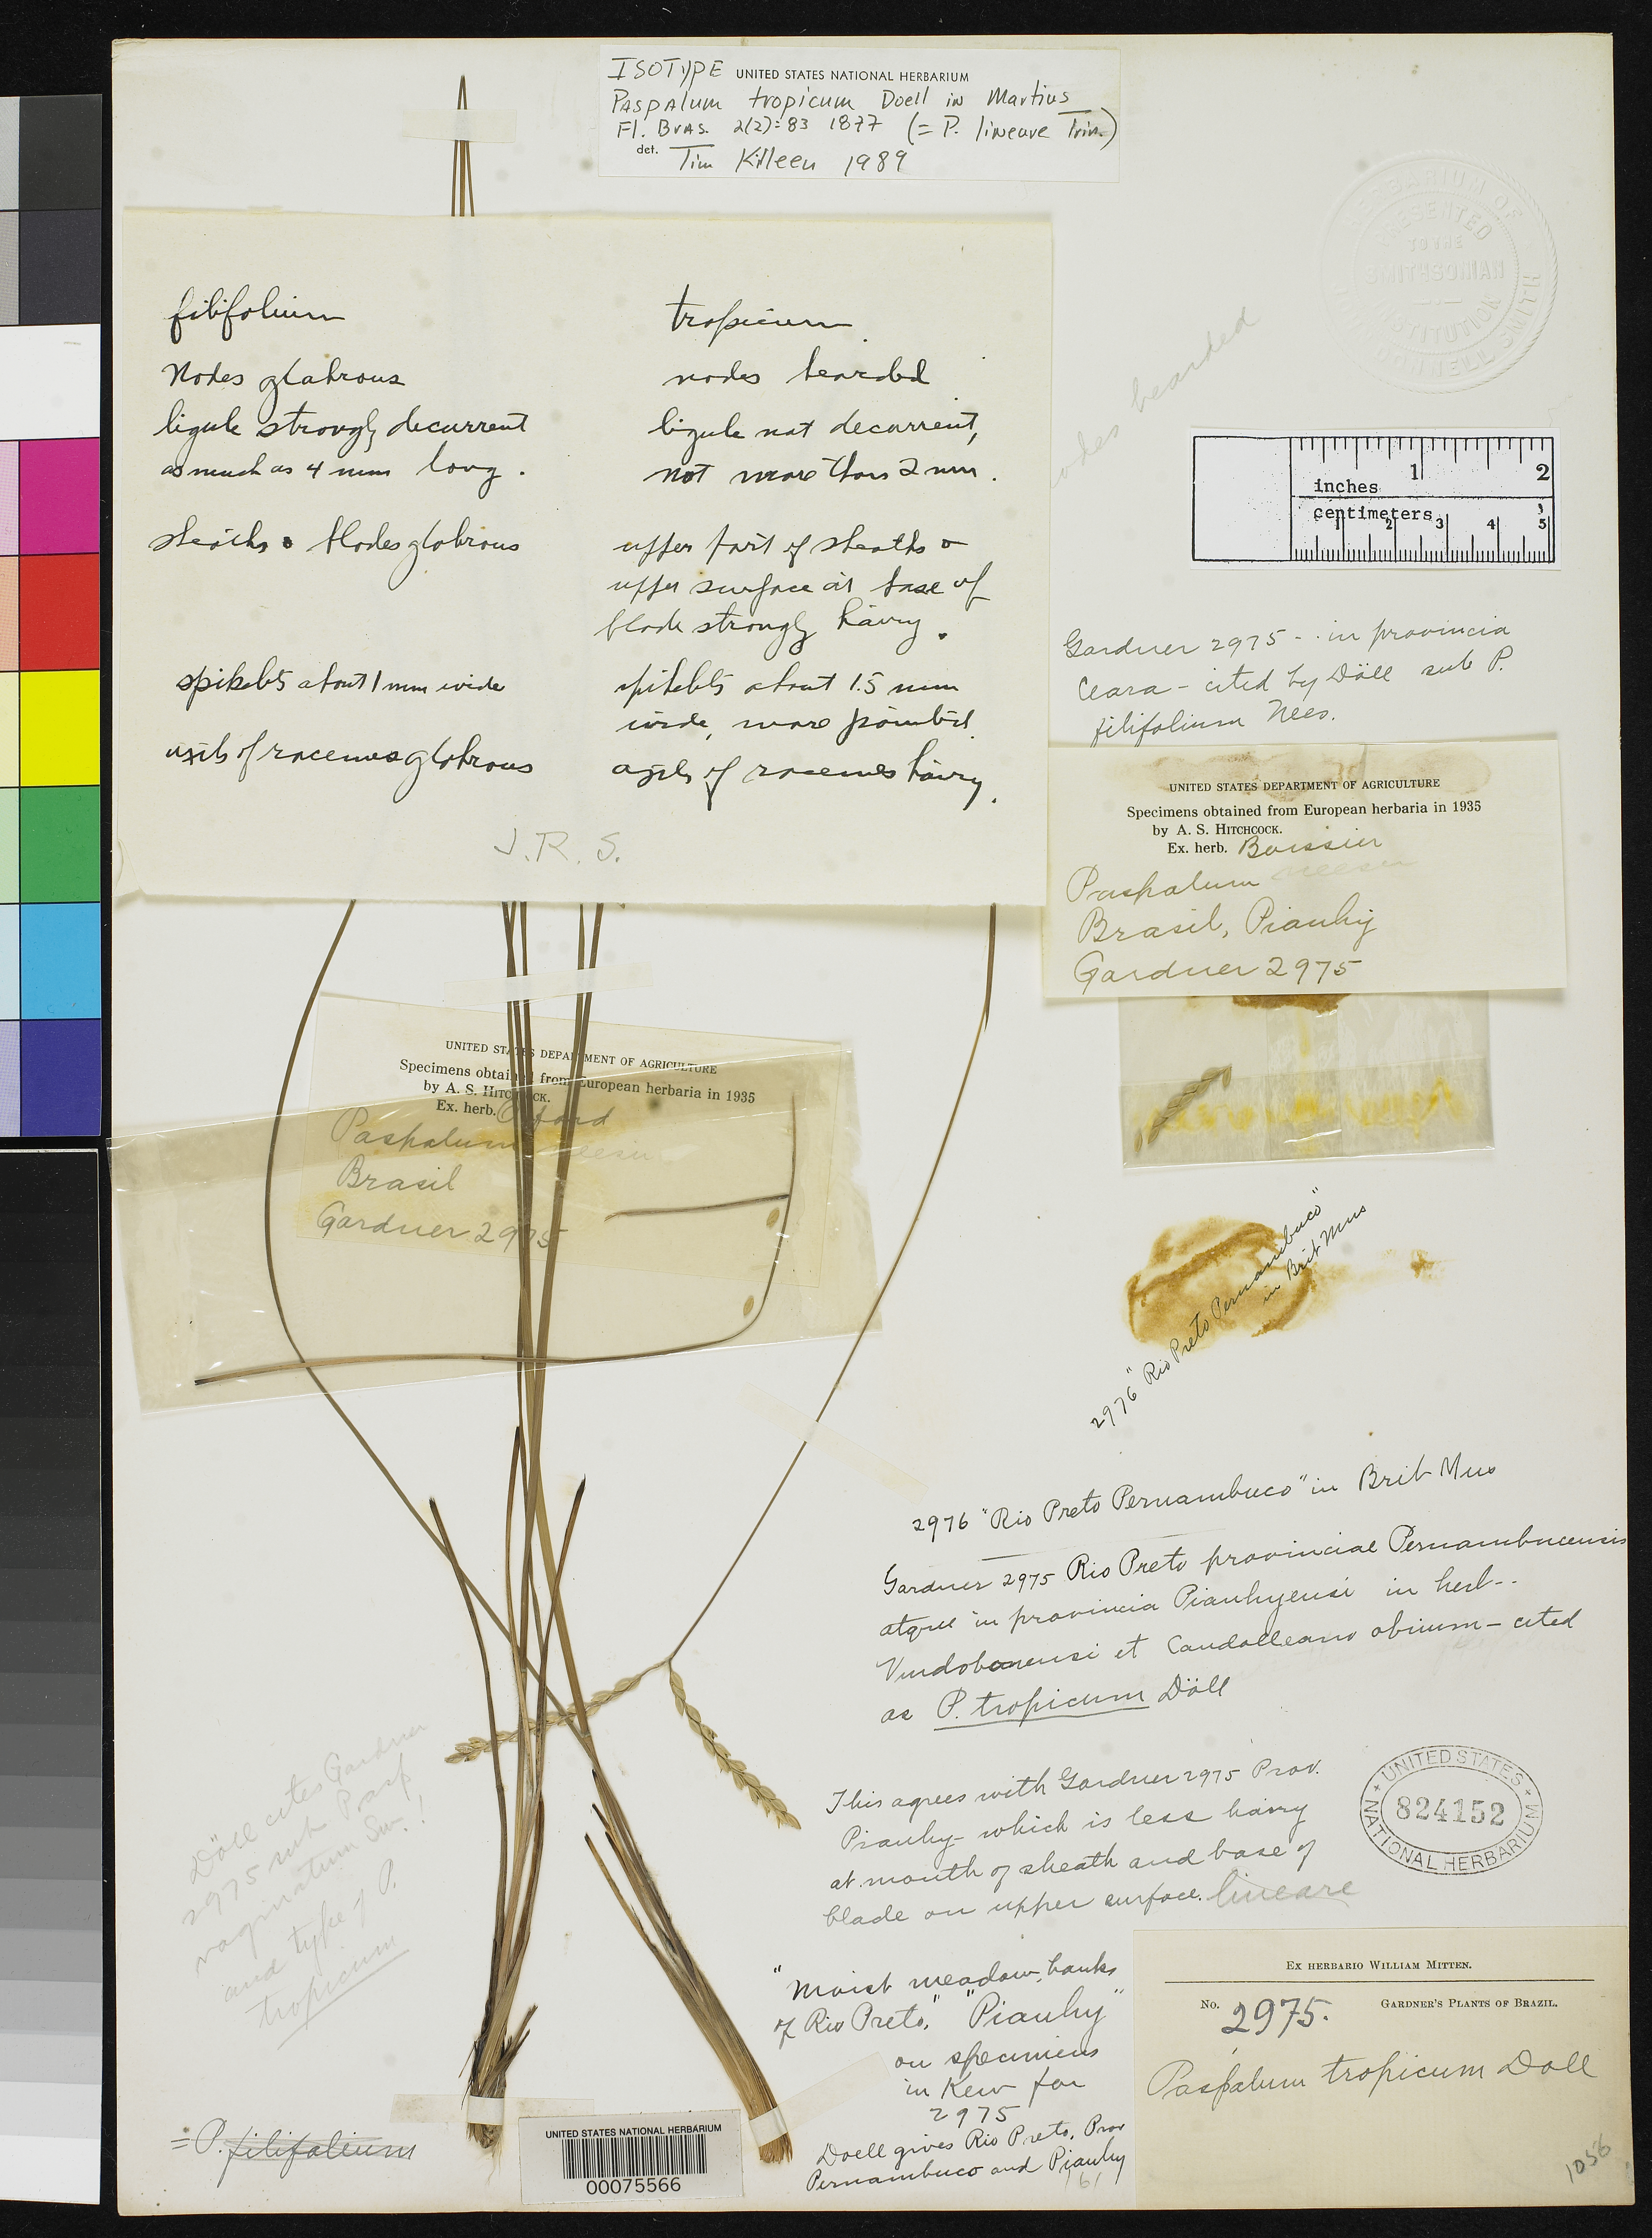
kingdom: Plantae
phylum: Tracheophyta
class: Liliopsida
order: Poales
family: Poaceae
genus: Paspalum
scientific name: Paspalum tropicum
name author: Döll in Mart.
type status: Isotype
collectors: G. Gardner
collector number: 2975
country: Brazil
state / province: Piauí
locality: Banks of Rio Preto.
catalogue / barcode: US 824152